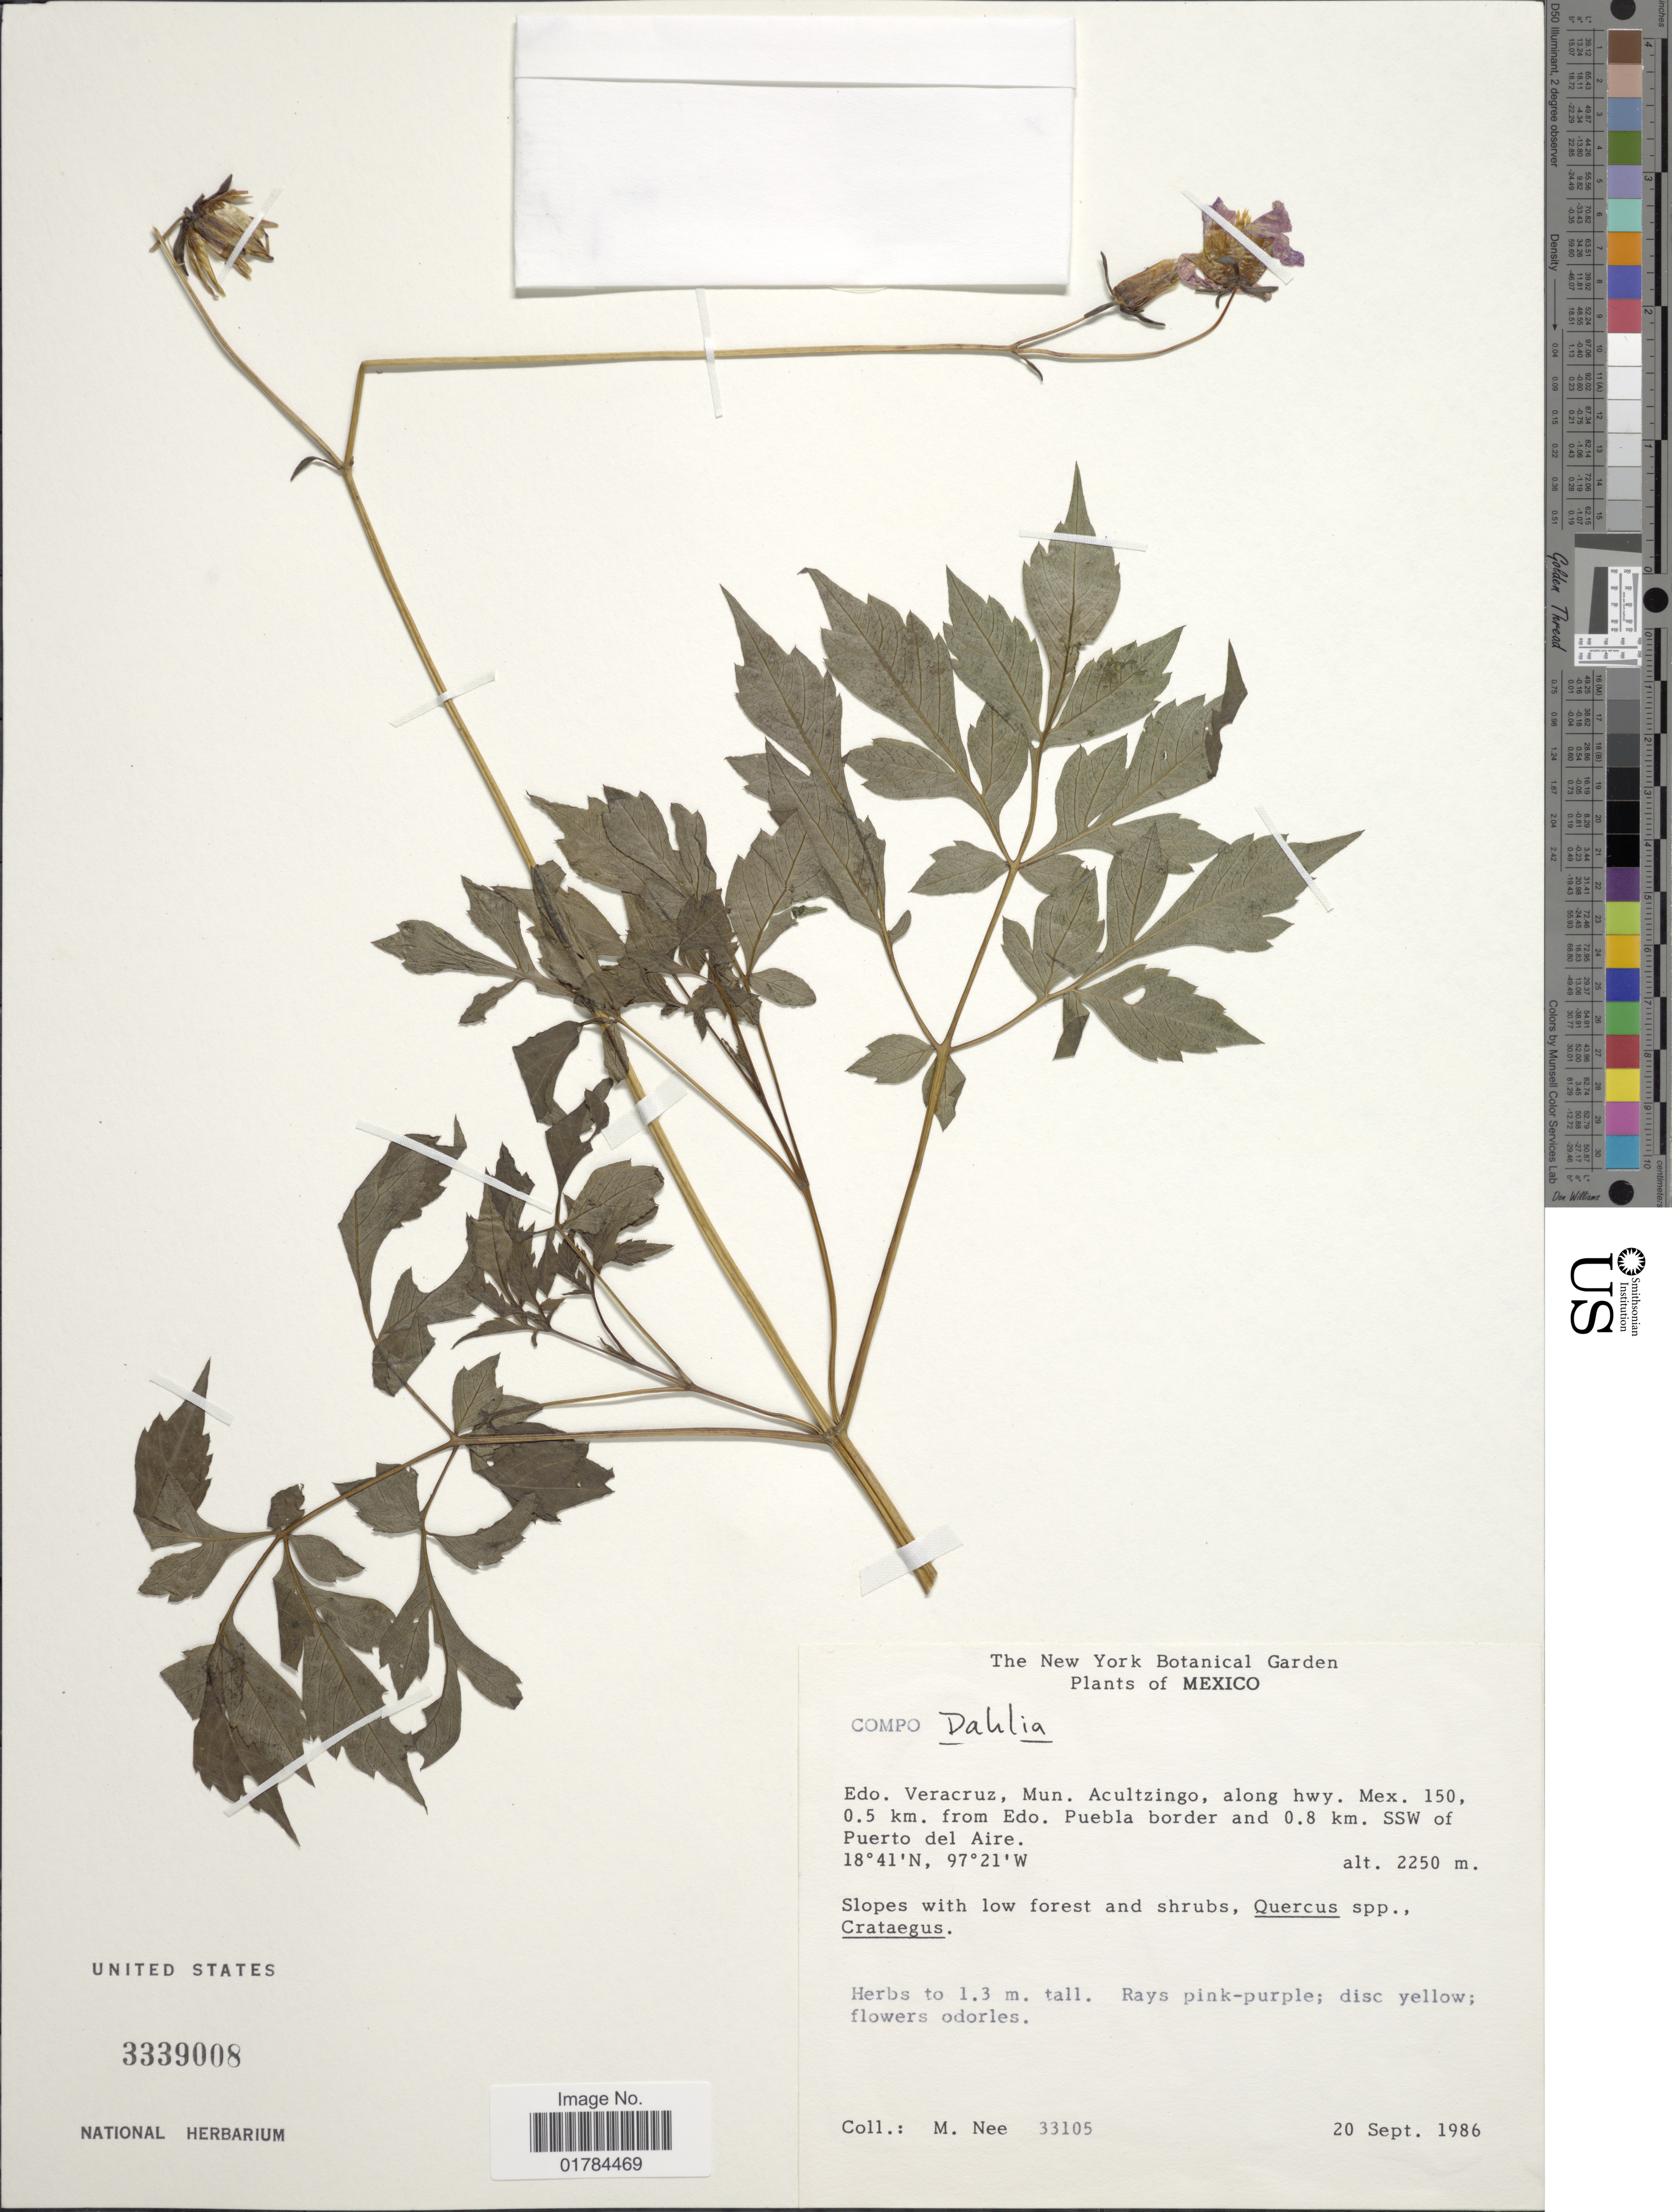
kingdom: Plantae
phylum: Tracheophyta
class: Magnoliopsida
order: Asterales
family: Asteraceae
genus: Dahlia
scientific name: Dahlia sp.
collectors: M. Nee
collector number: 33105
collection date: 1986-09-20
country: Mexico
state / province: Veracruz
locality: Mun. Acultzingo, along hwy. Mex. 150, 0.5 km. from Edo. Puebla border and 0.8 km SSW of Puerto del Aire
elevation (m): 2250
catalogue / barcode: US 3339008